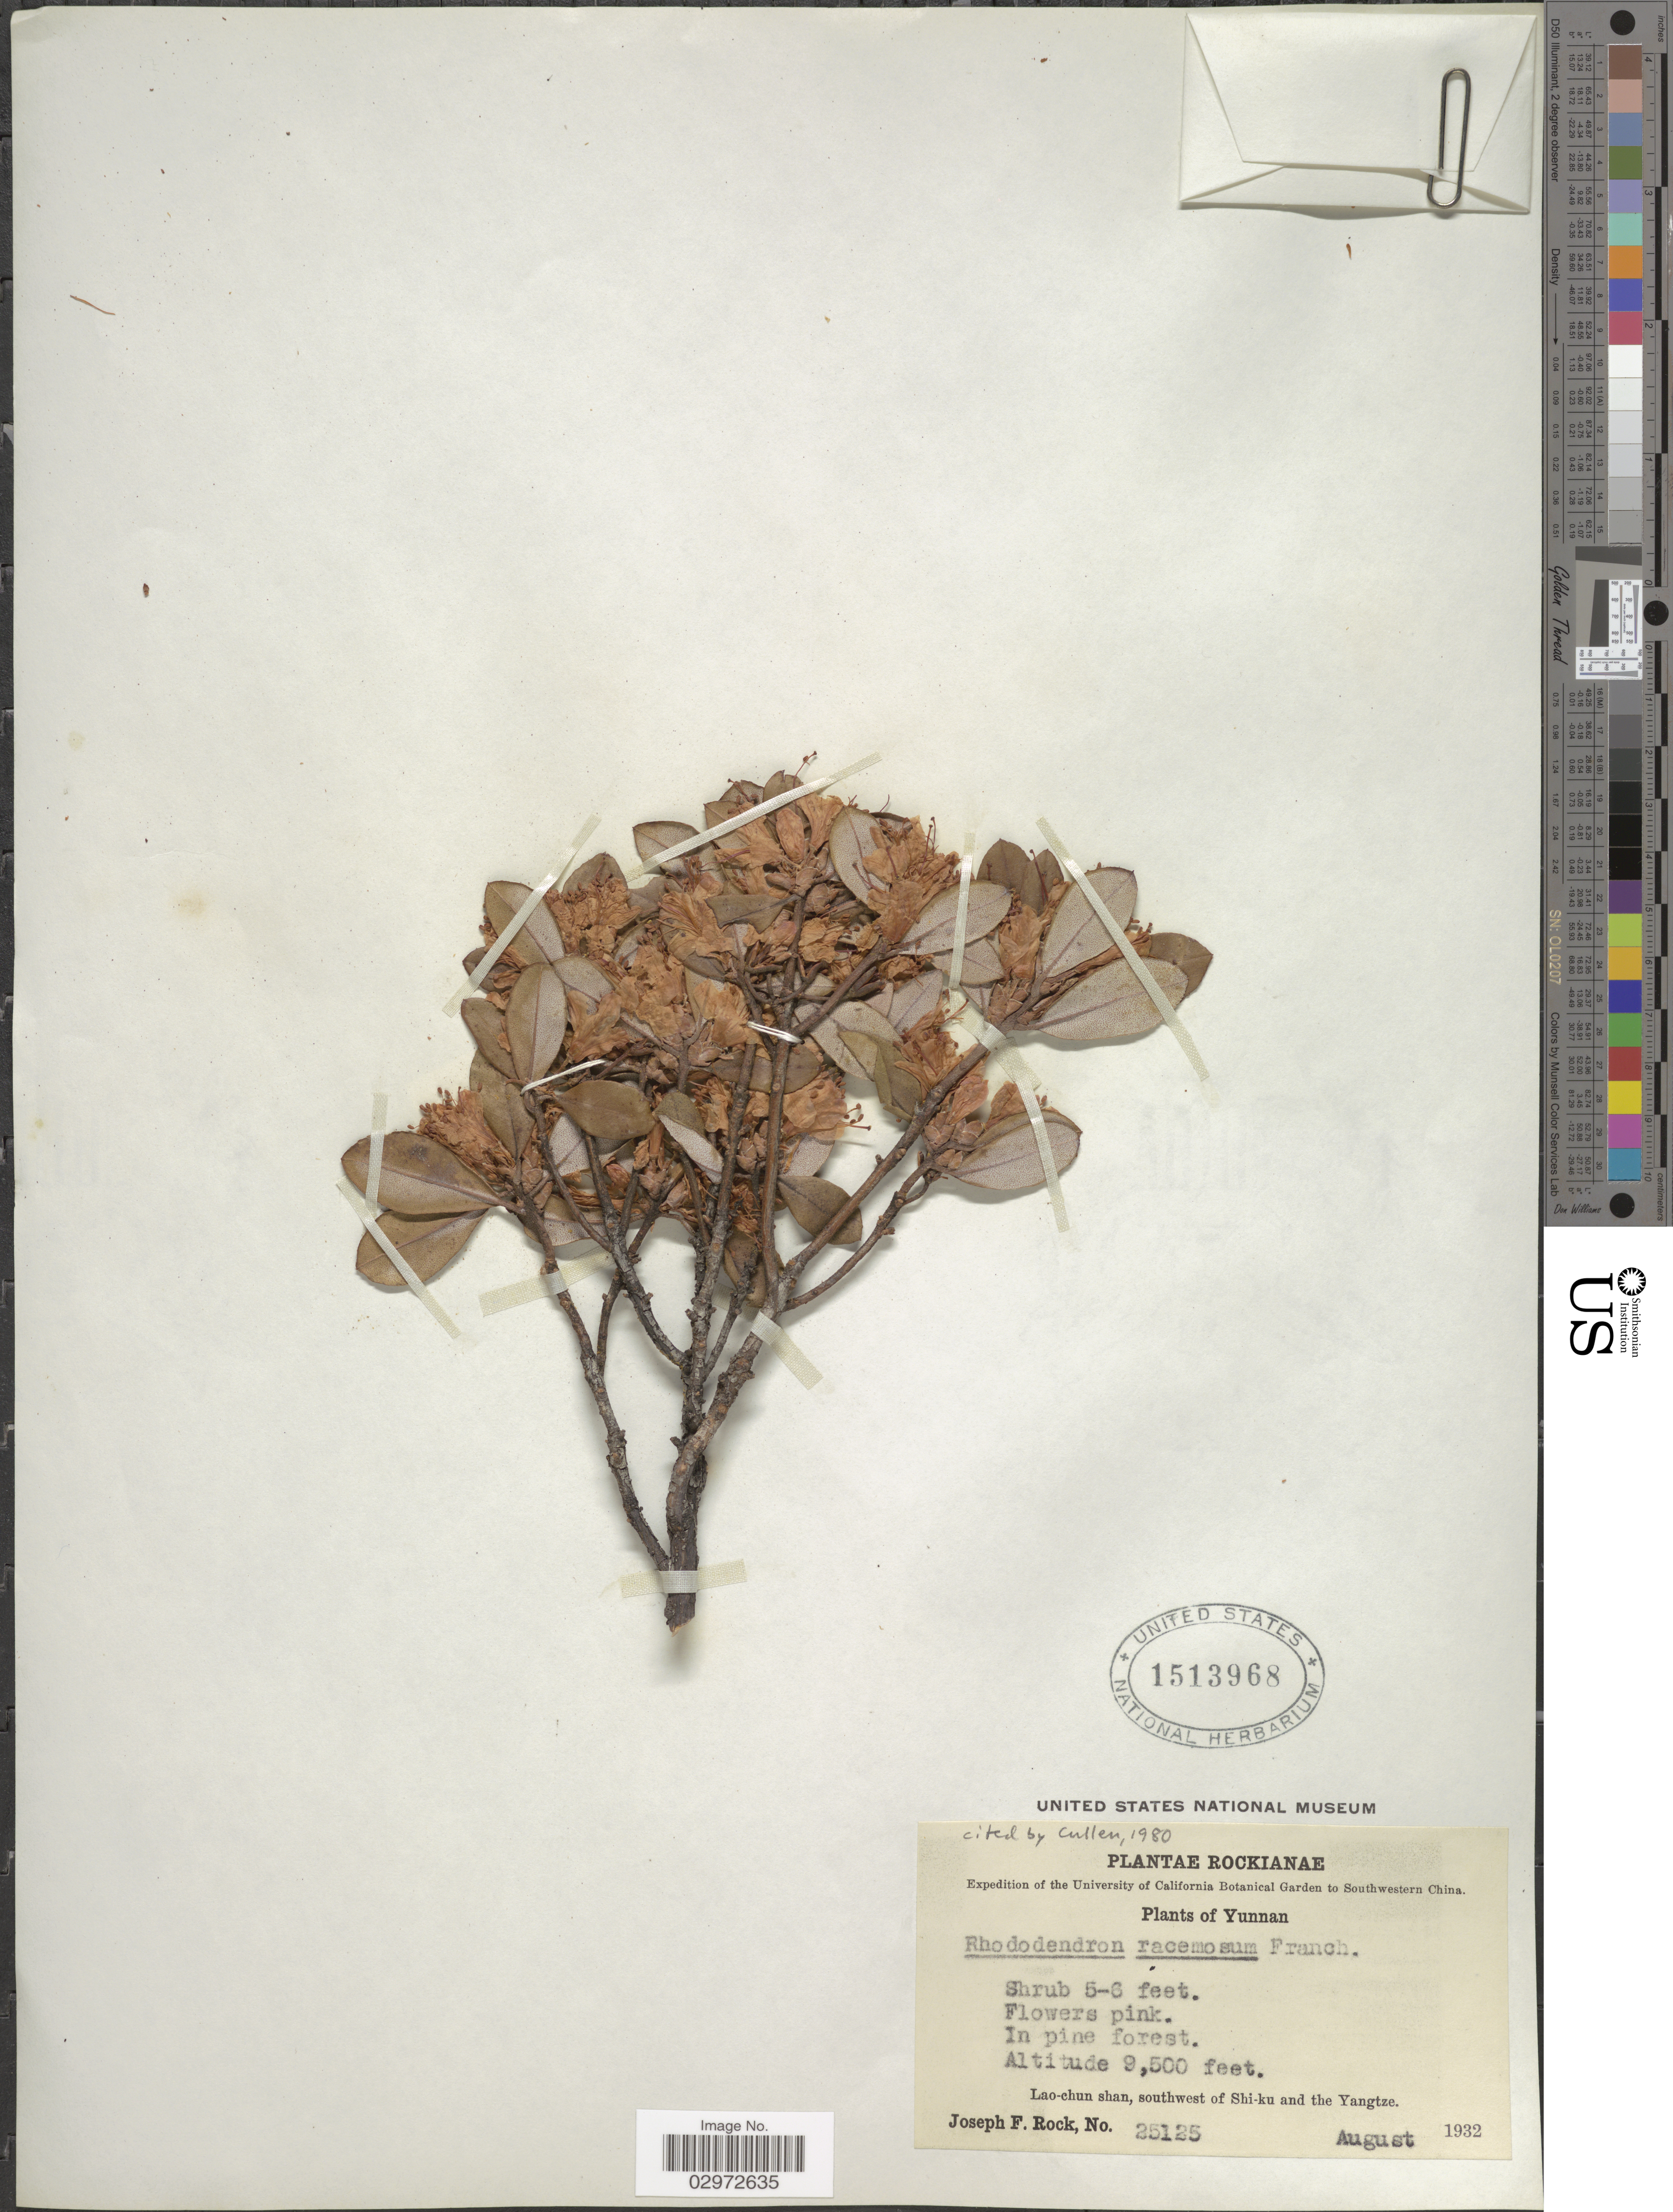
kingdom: Plantae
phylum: Tracheophyta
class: Magnoliopsida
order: Ericales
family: Ericaceae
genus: Rhododendron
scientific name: Rhododendron racemosum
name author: Franch.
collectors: J. F. Rock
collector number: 25125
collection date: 1932-08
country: China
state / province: Yunnan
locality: Lao-chun shan, southwest of Shi-ku and the Yangtze.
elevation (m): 2896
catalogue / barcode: US 1513968